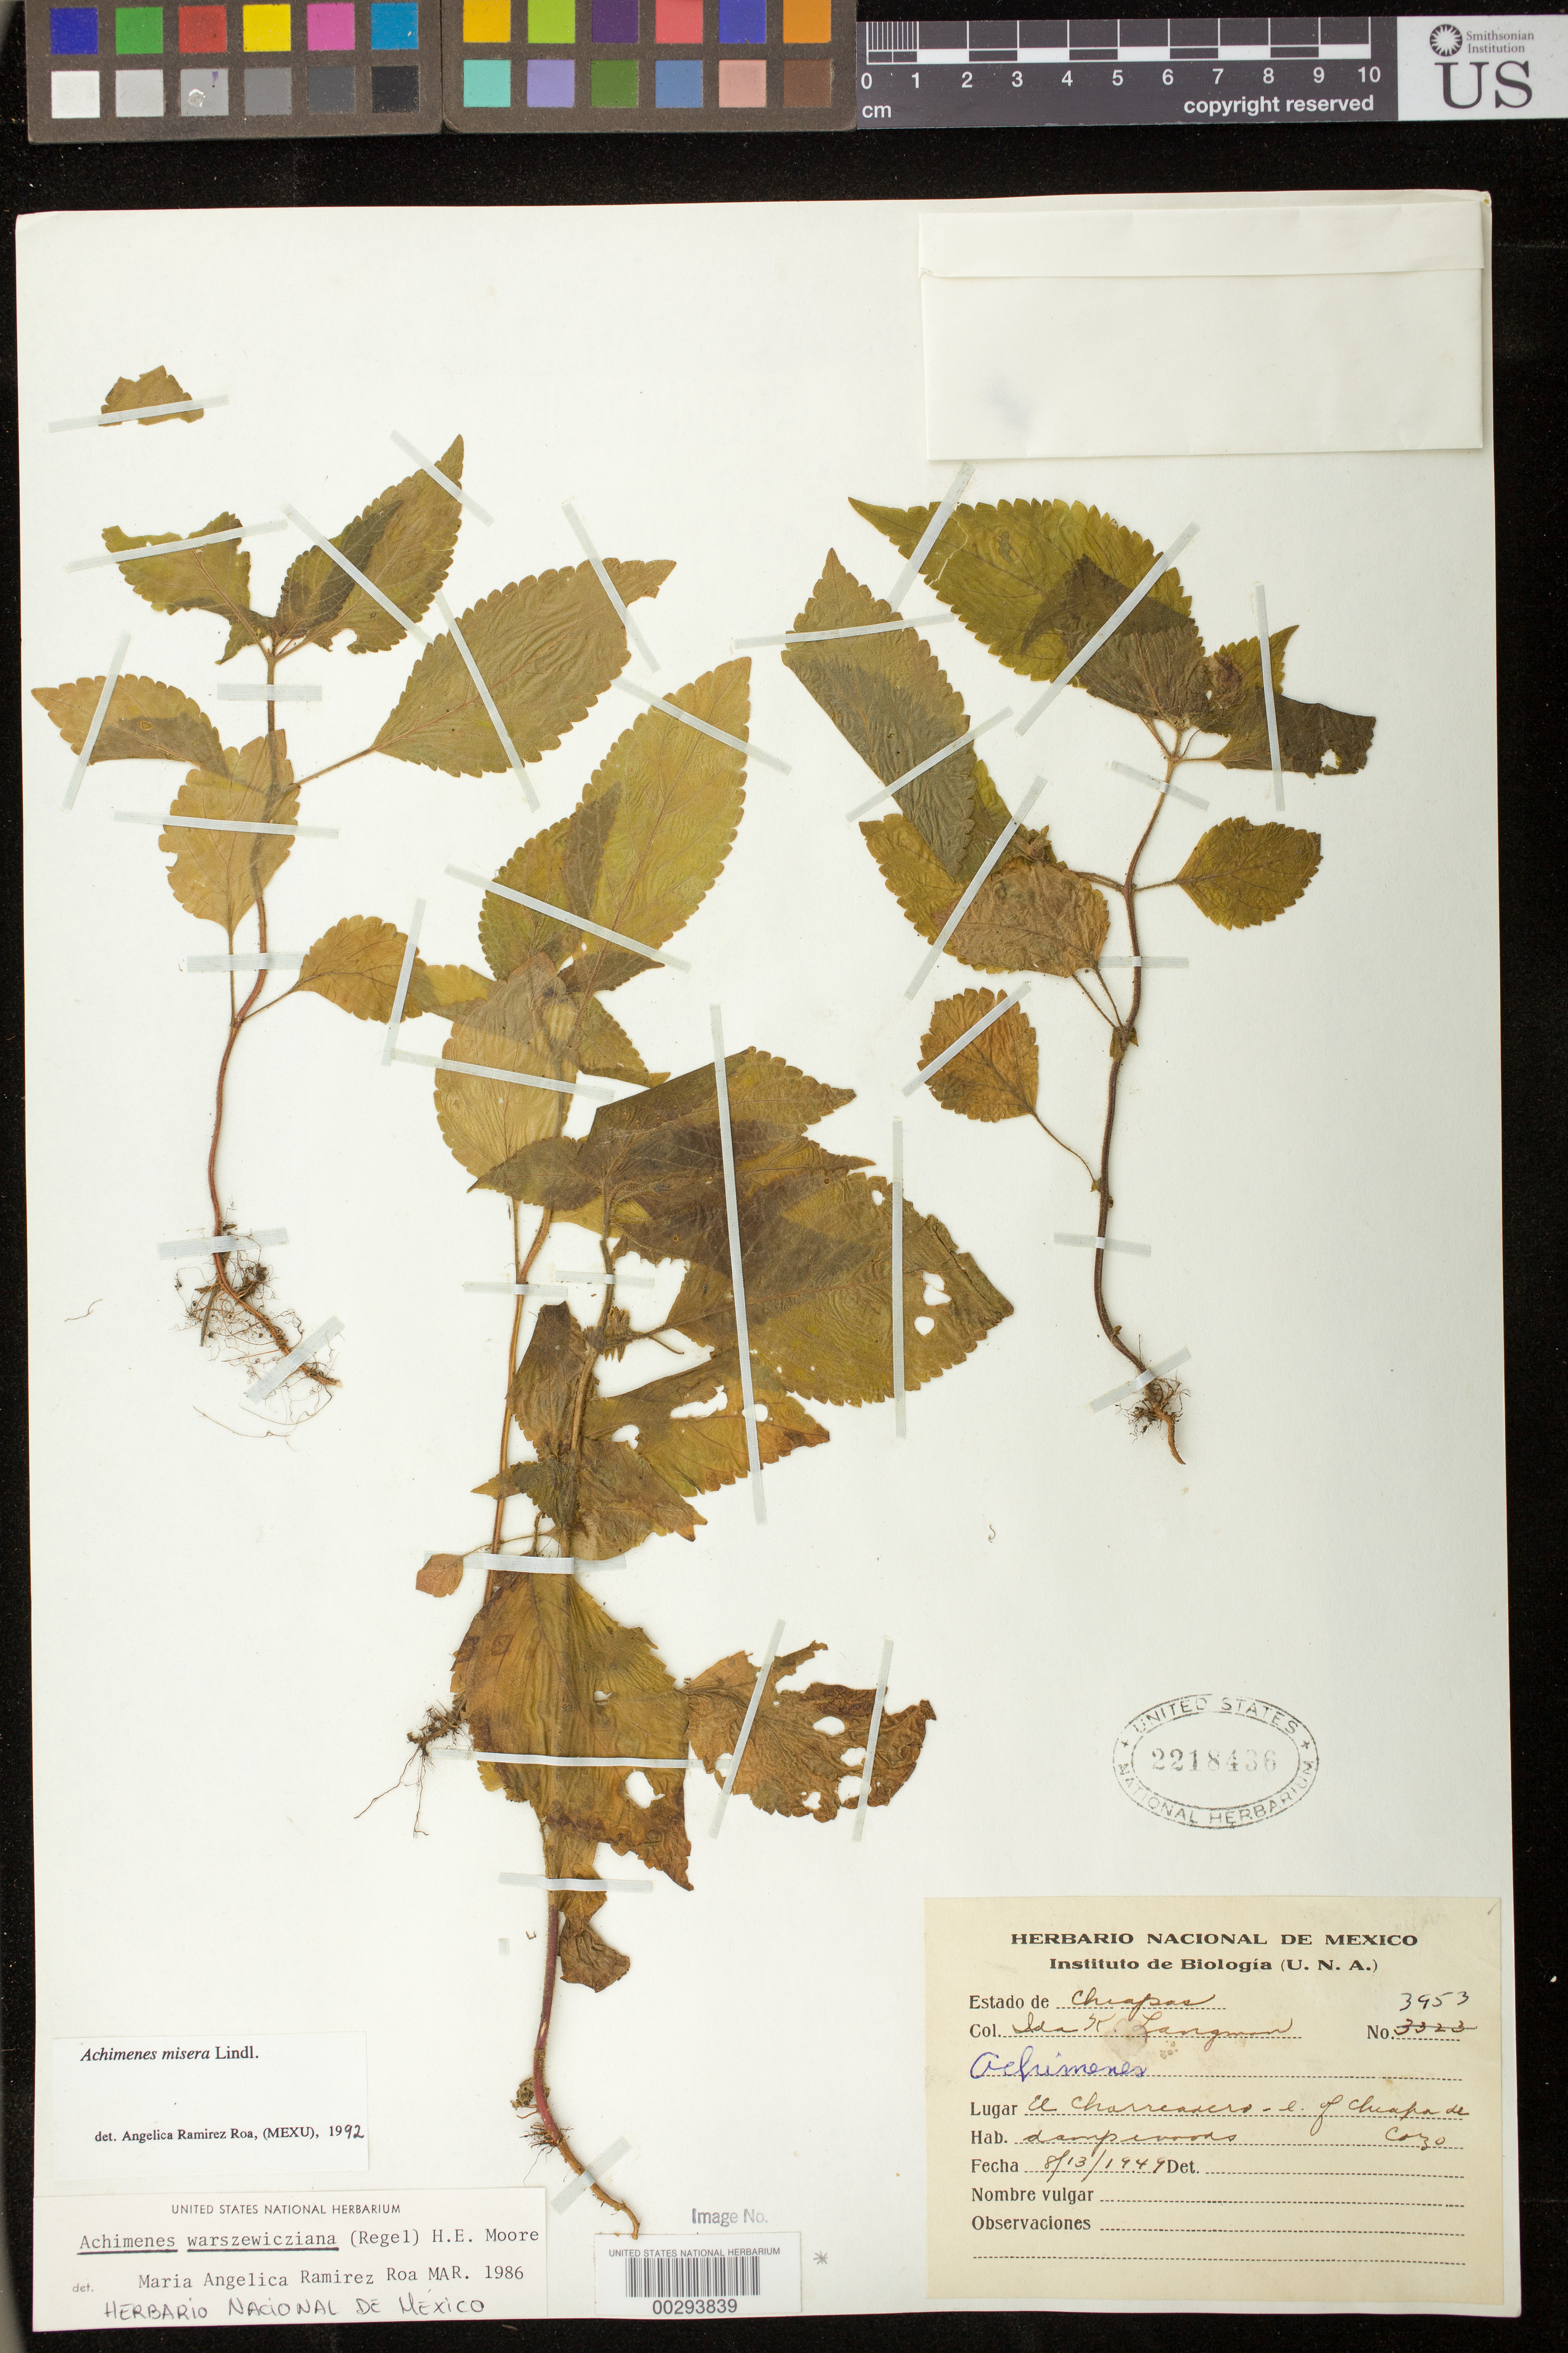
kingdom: Plantae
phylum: Tracheophyta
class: Magnoliopsida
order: Lamiales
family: Gesneriaceae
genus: Achimenes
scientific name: Achimenes warszewicziana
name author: (Regel) H.E. Moore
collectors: I. K. Langman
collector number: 3953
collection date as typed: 13 Aug 1949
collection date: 1949-08-13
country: Mexico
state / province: Chiapas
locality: El Charreadero - E of Chiapa de Carzo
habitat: Damp woods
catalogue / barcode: US 2218436